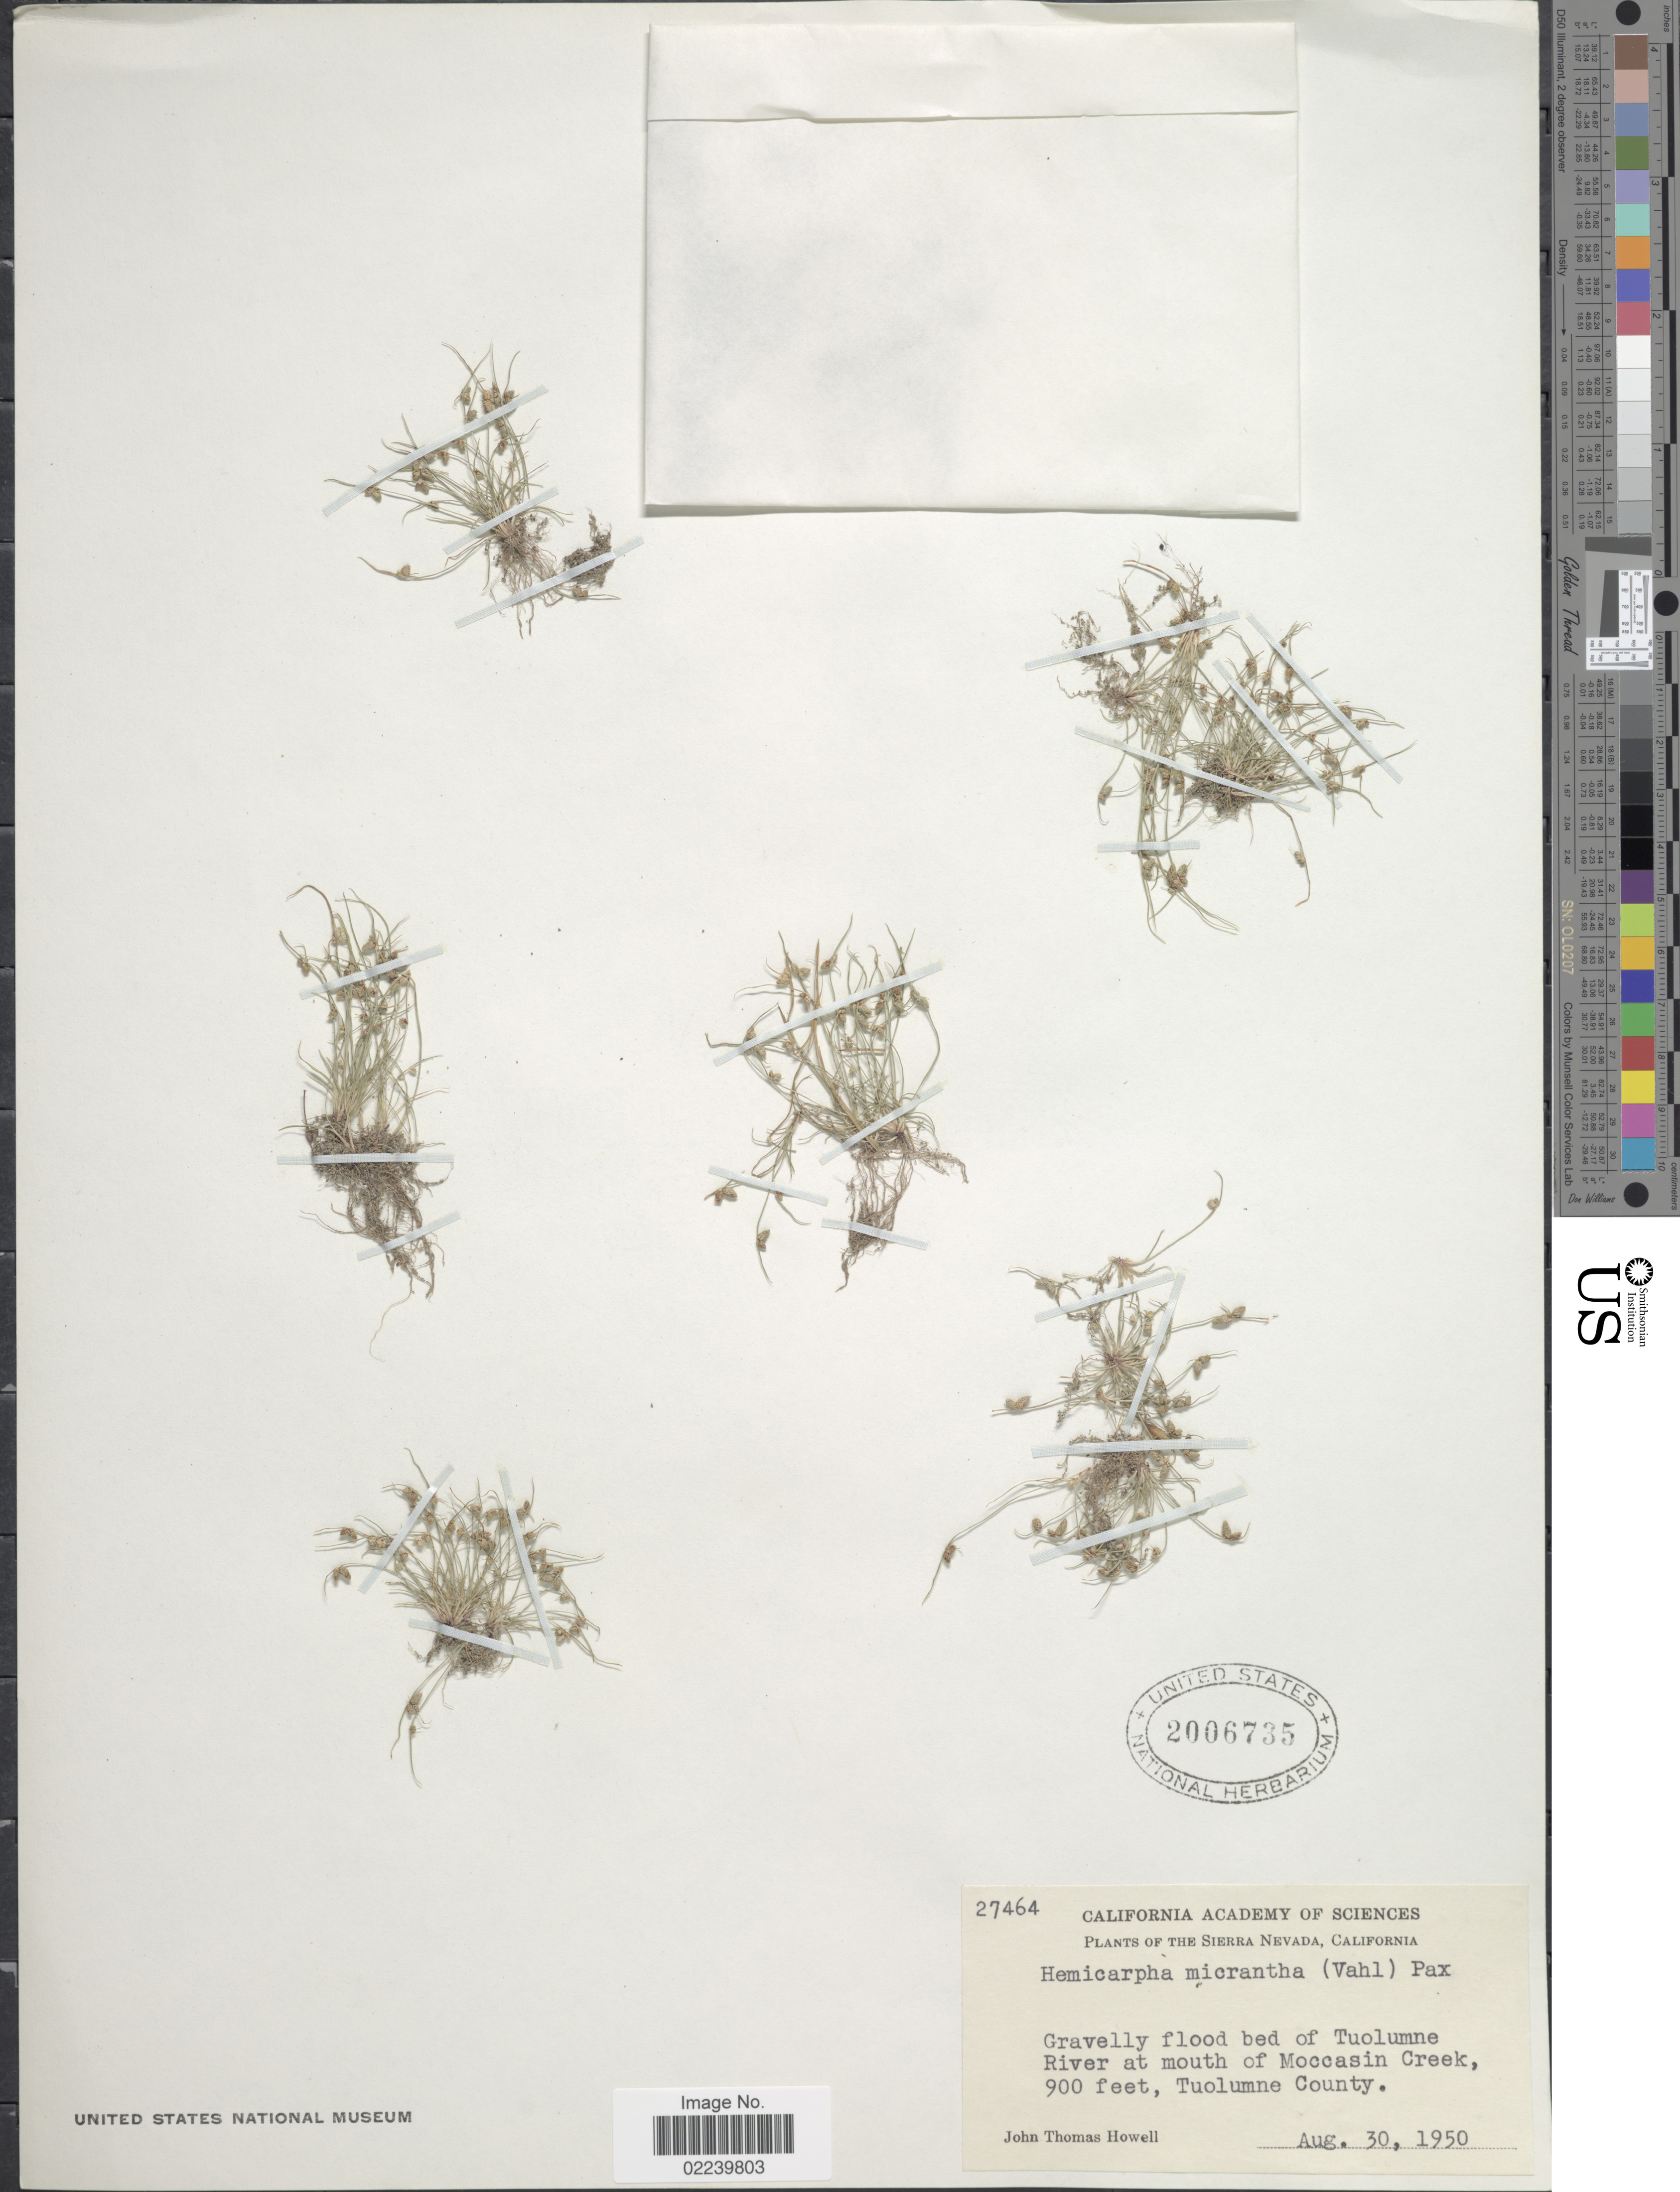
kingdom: Plantae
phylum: Tracheophyta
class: Liliopsida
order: Poales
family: Cyperaceae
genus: Cyperus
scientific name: Cyperus subsquarrosus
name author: (Muhl.) Bauters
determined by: Strong, M. T., (US), Smithsonian Institution - National Museum of Natural History (UNITED STATES)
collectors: J. T. Howell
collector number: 27464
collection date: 1950-08-30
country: United States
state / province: California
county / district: Tuolumne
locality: The Sierra Nevada, California, Gravelly flood bed of Tuolumne River at mouth of Moccasin Creek, Tuolumne County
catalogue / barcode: US 2006735